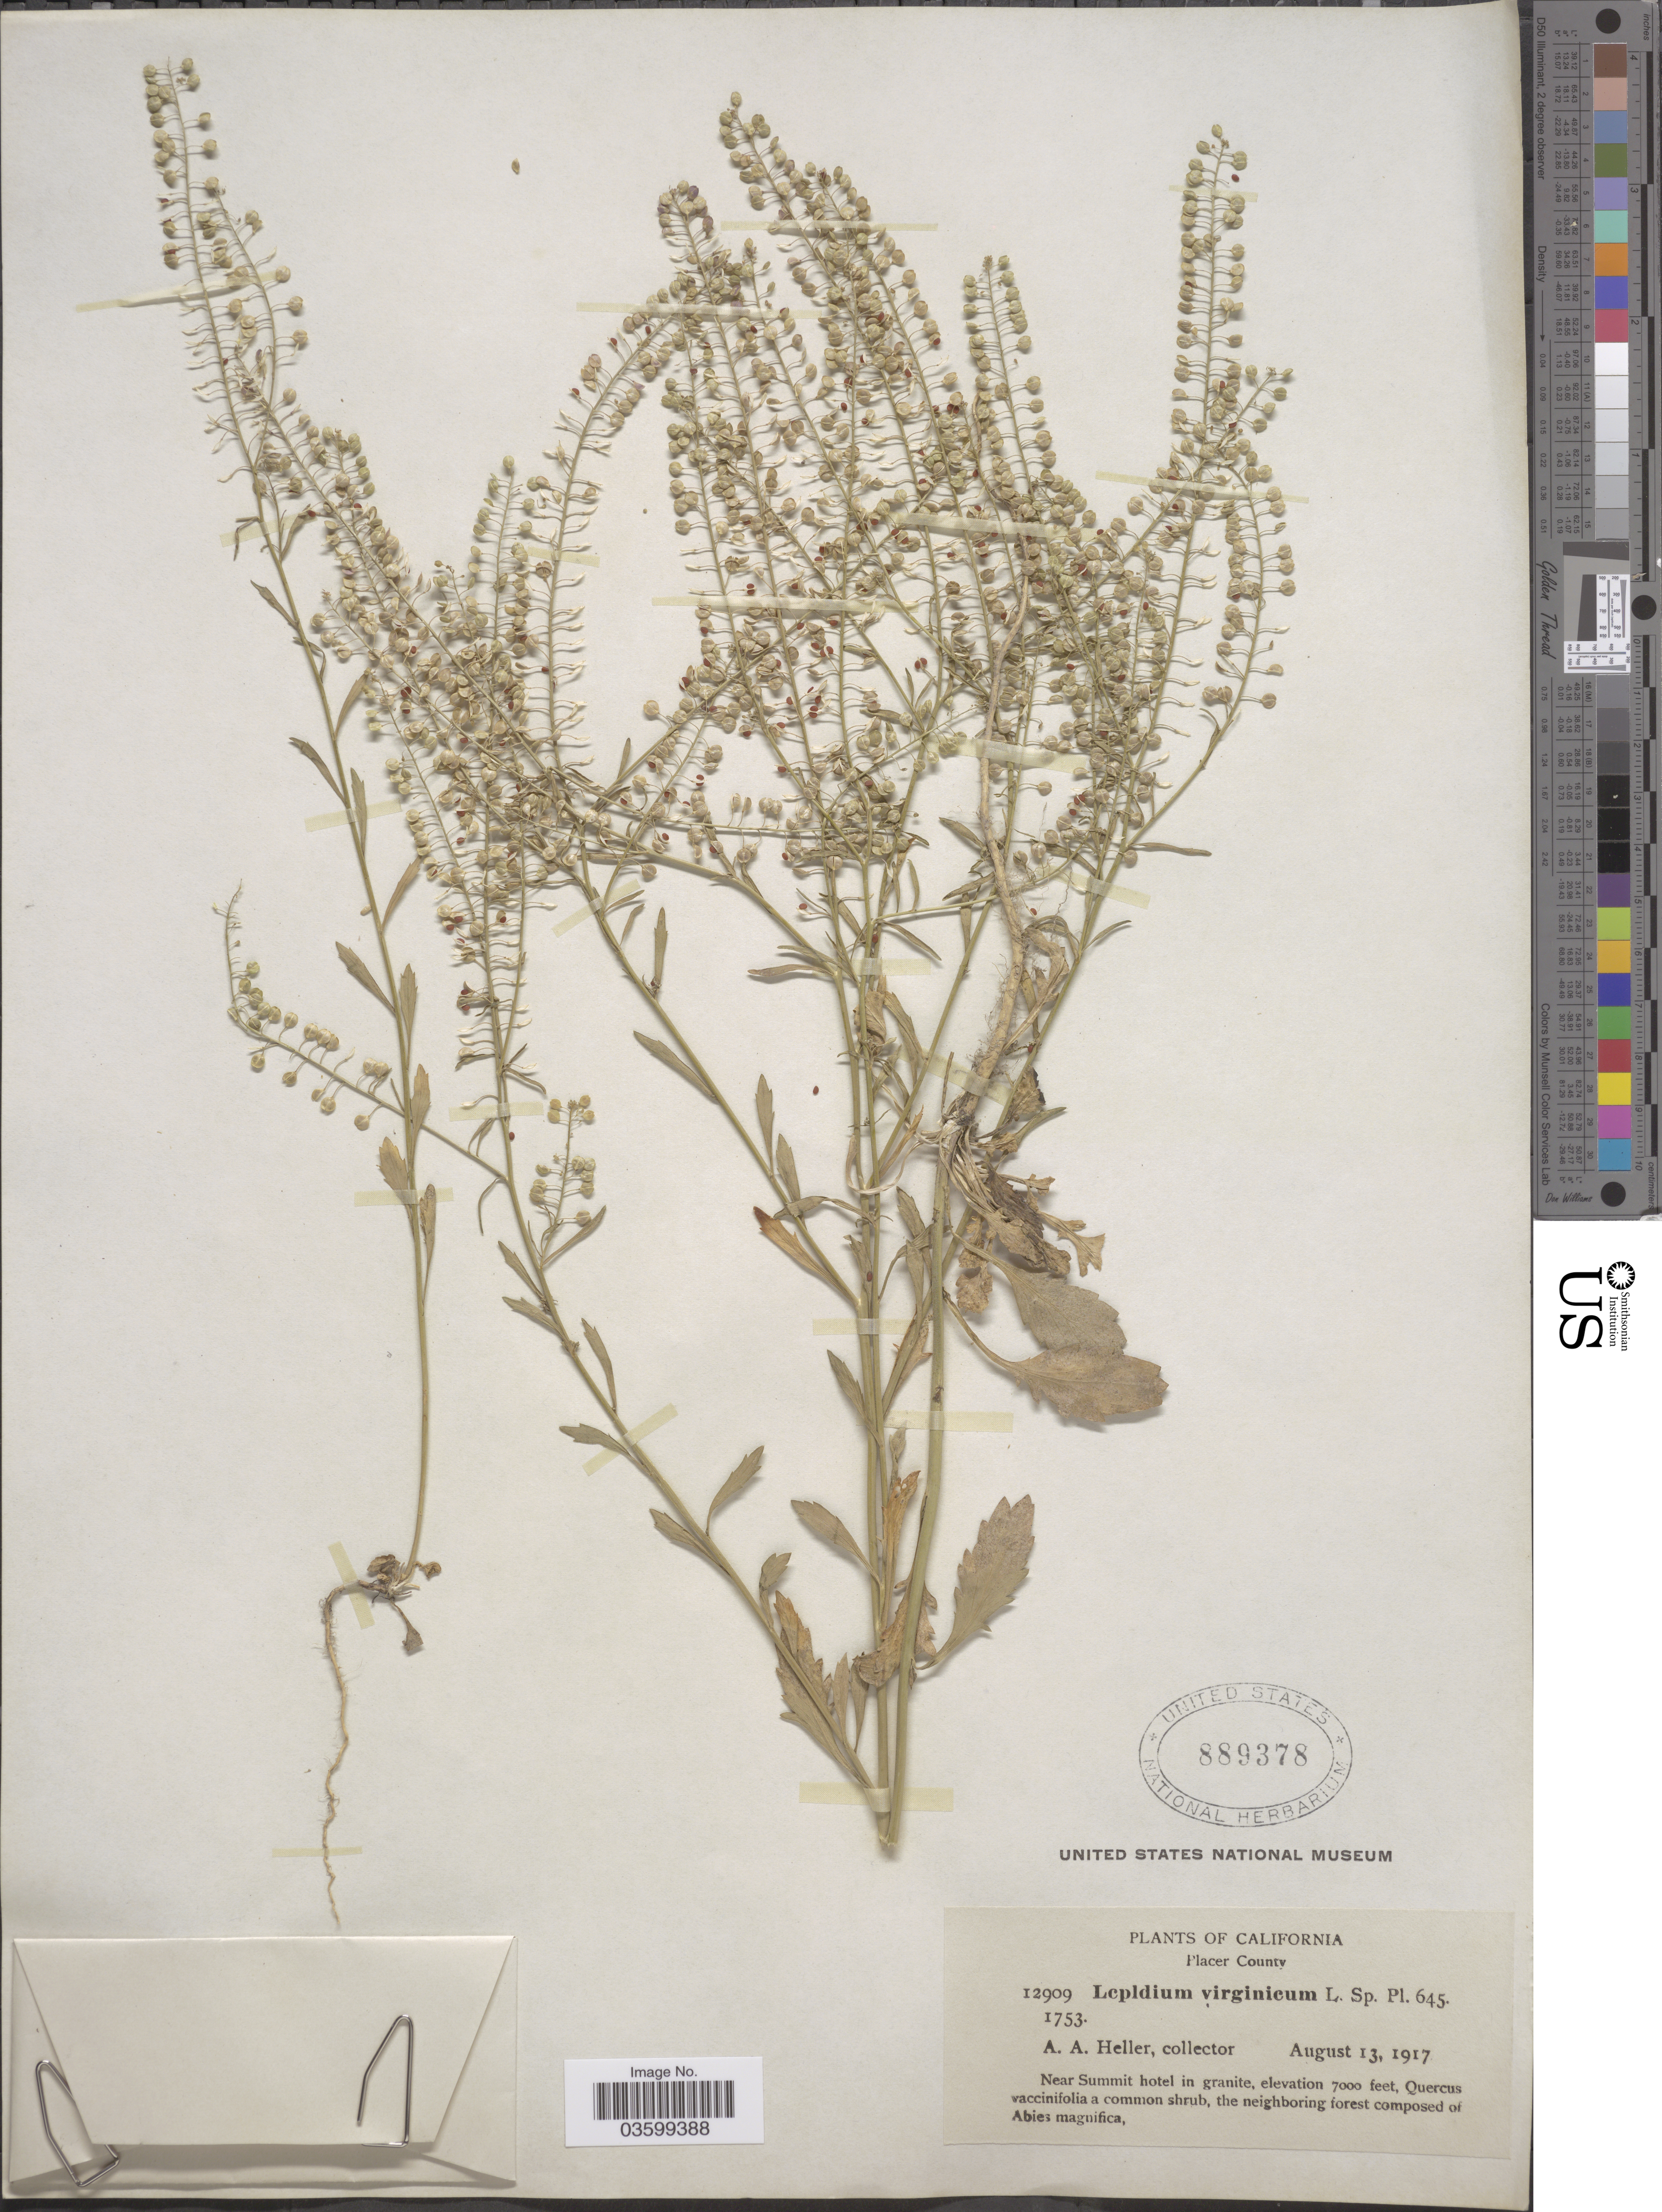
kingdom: Plantae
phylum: Tracheophyta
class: Magnoliopsida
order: Brassicales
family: Brassicaceae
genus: Lepidium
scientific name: Lepidium virginicum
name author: L.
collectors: A. A. Heller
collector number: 12909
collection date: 1917-08-13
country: United States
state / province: California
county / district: Placer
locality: Placer County. Near Summit hotel in granite.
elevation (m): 2134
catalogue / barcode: US 889378